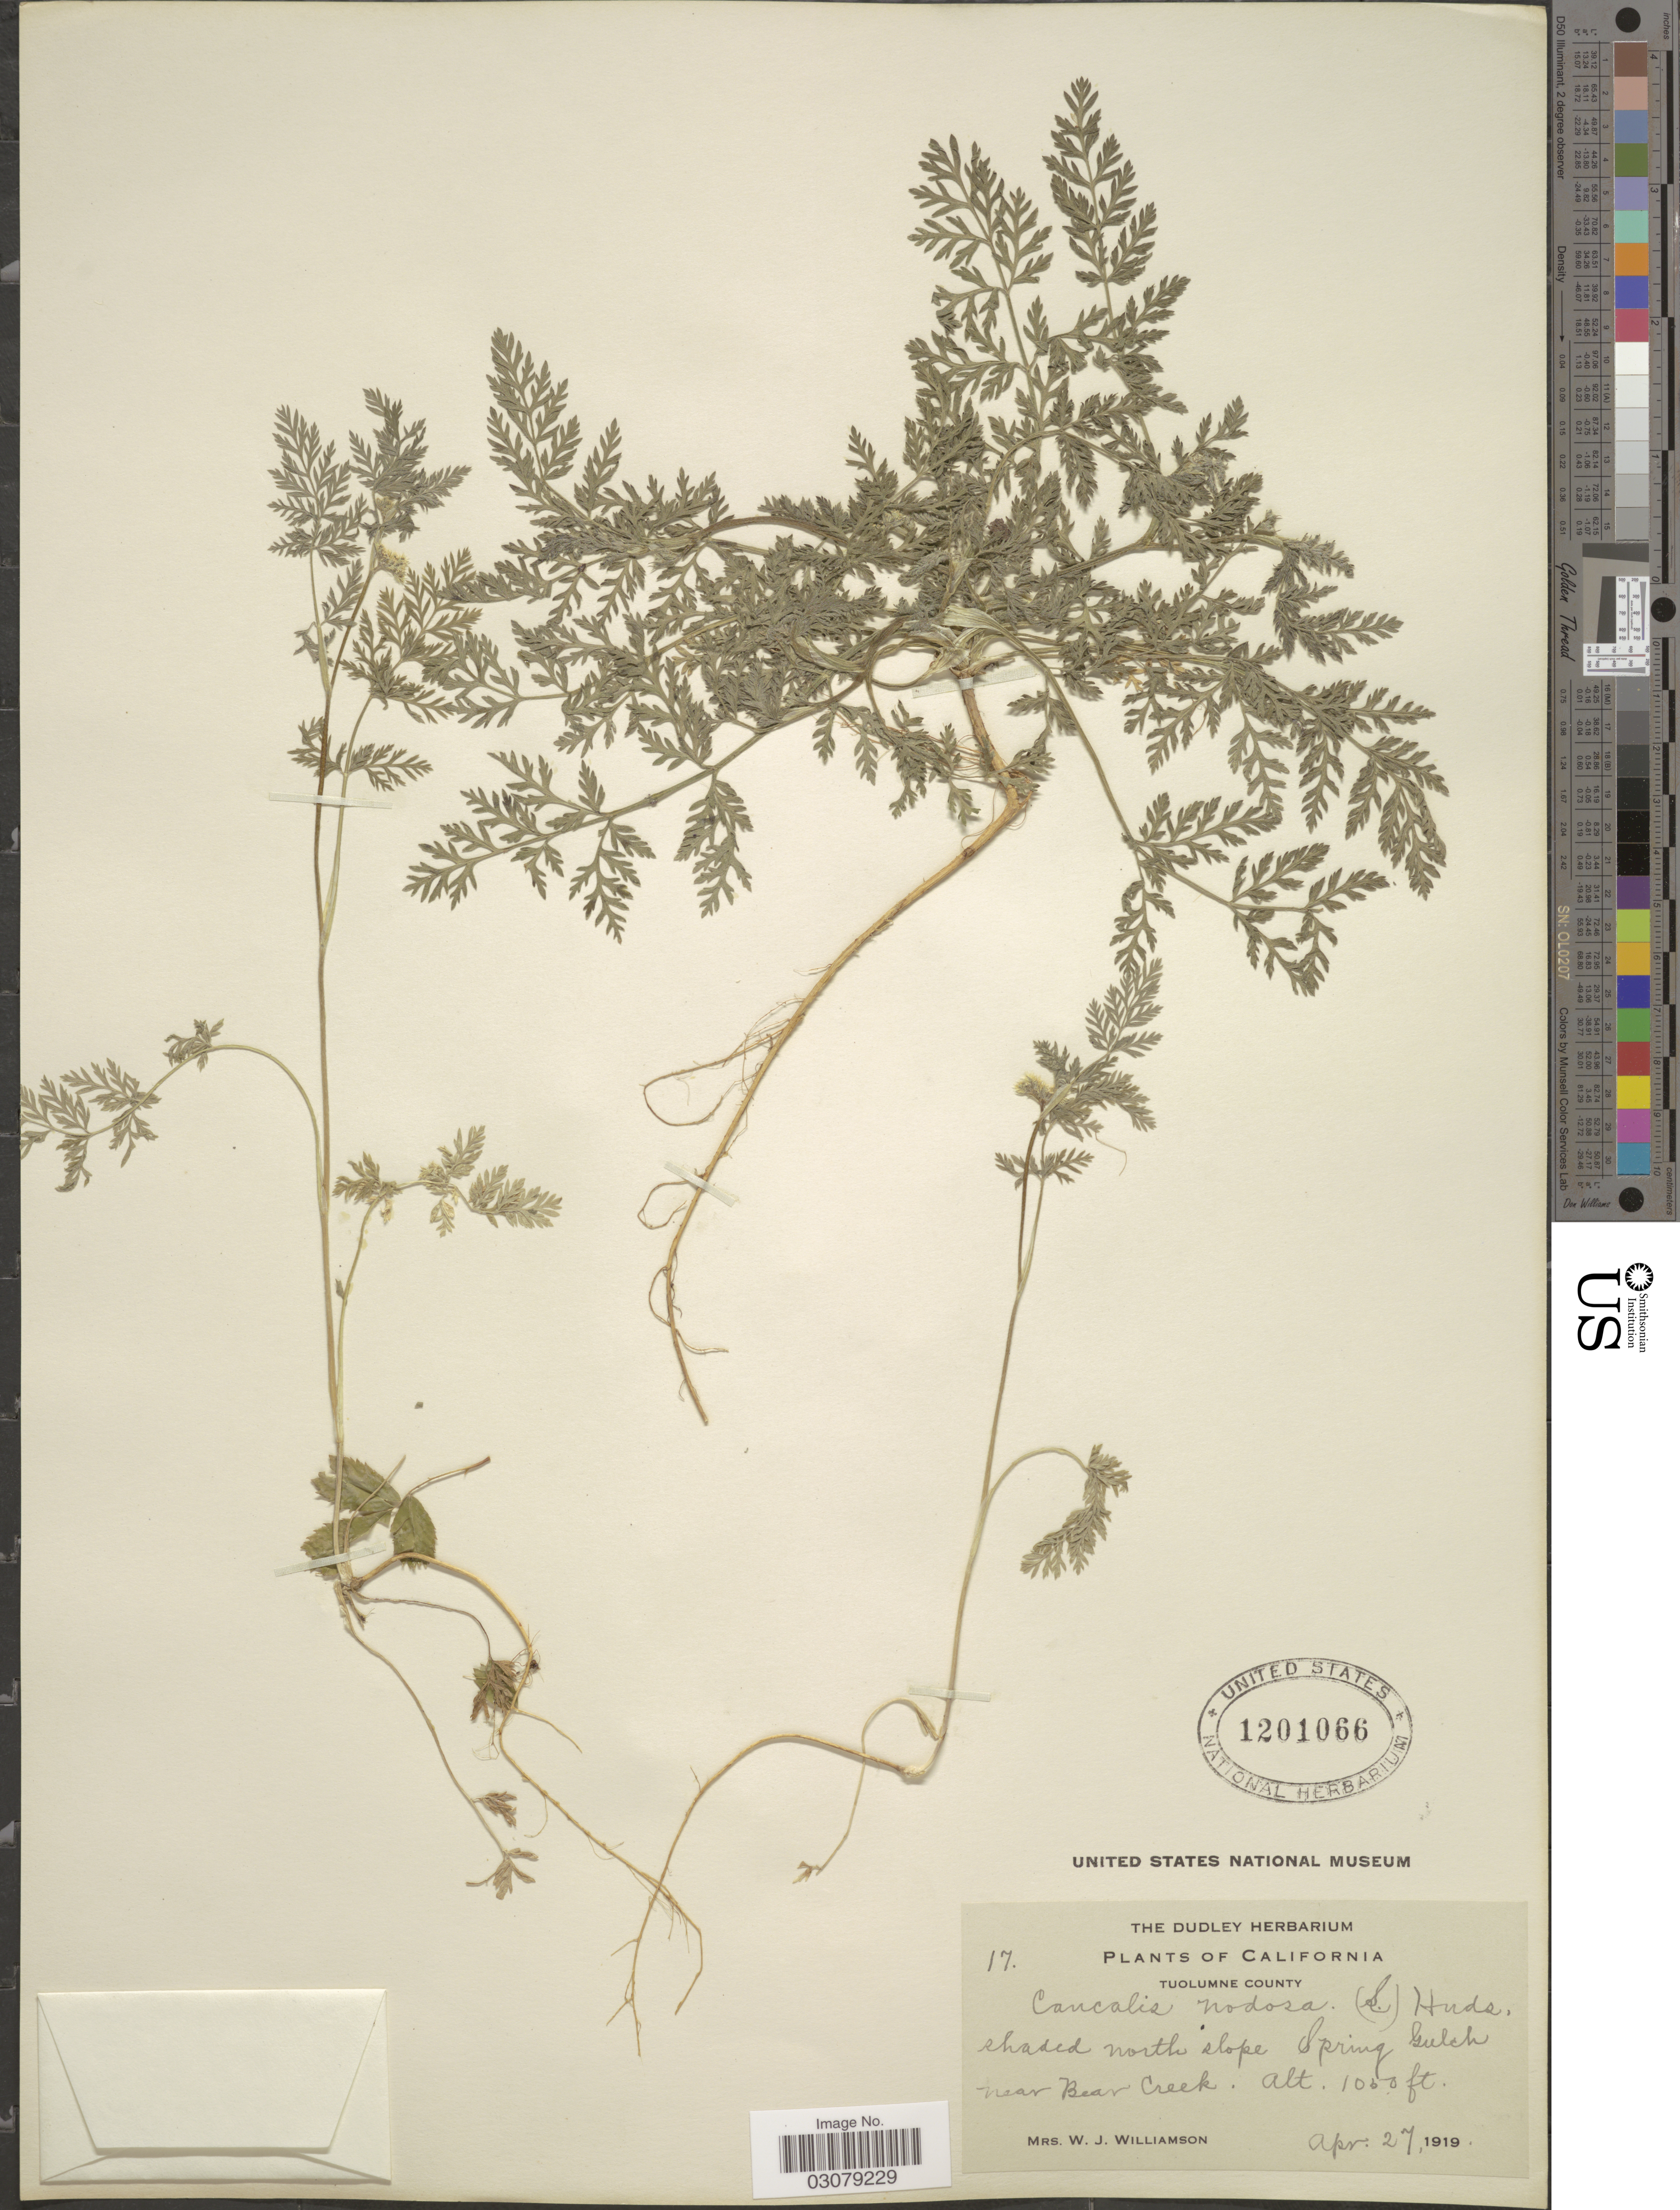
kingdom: Plantae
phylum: Tracheophyta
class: Magnoliopsida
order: Apiales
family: Apiaceae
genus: Torilis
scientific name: Torilis nodosa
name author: (L.) Gaertn.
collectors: W. Williamson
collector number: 17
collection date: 1919-04-27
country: United States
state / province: California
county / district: Tuolumne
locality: Tuolumne County. Shaded north slope Spring Gulch near Bear Creek.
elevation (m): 320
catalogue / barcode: US 1201066